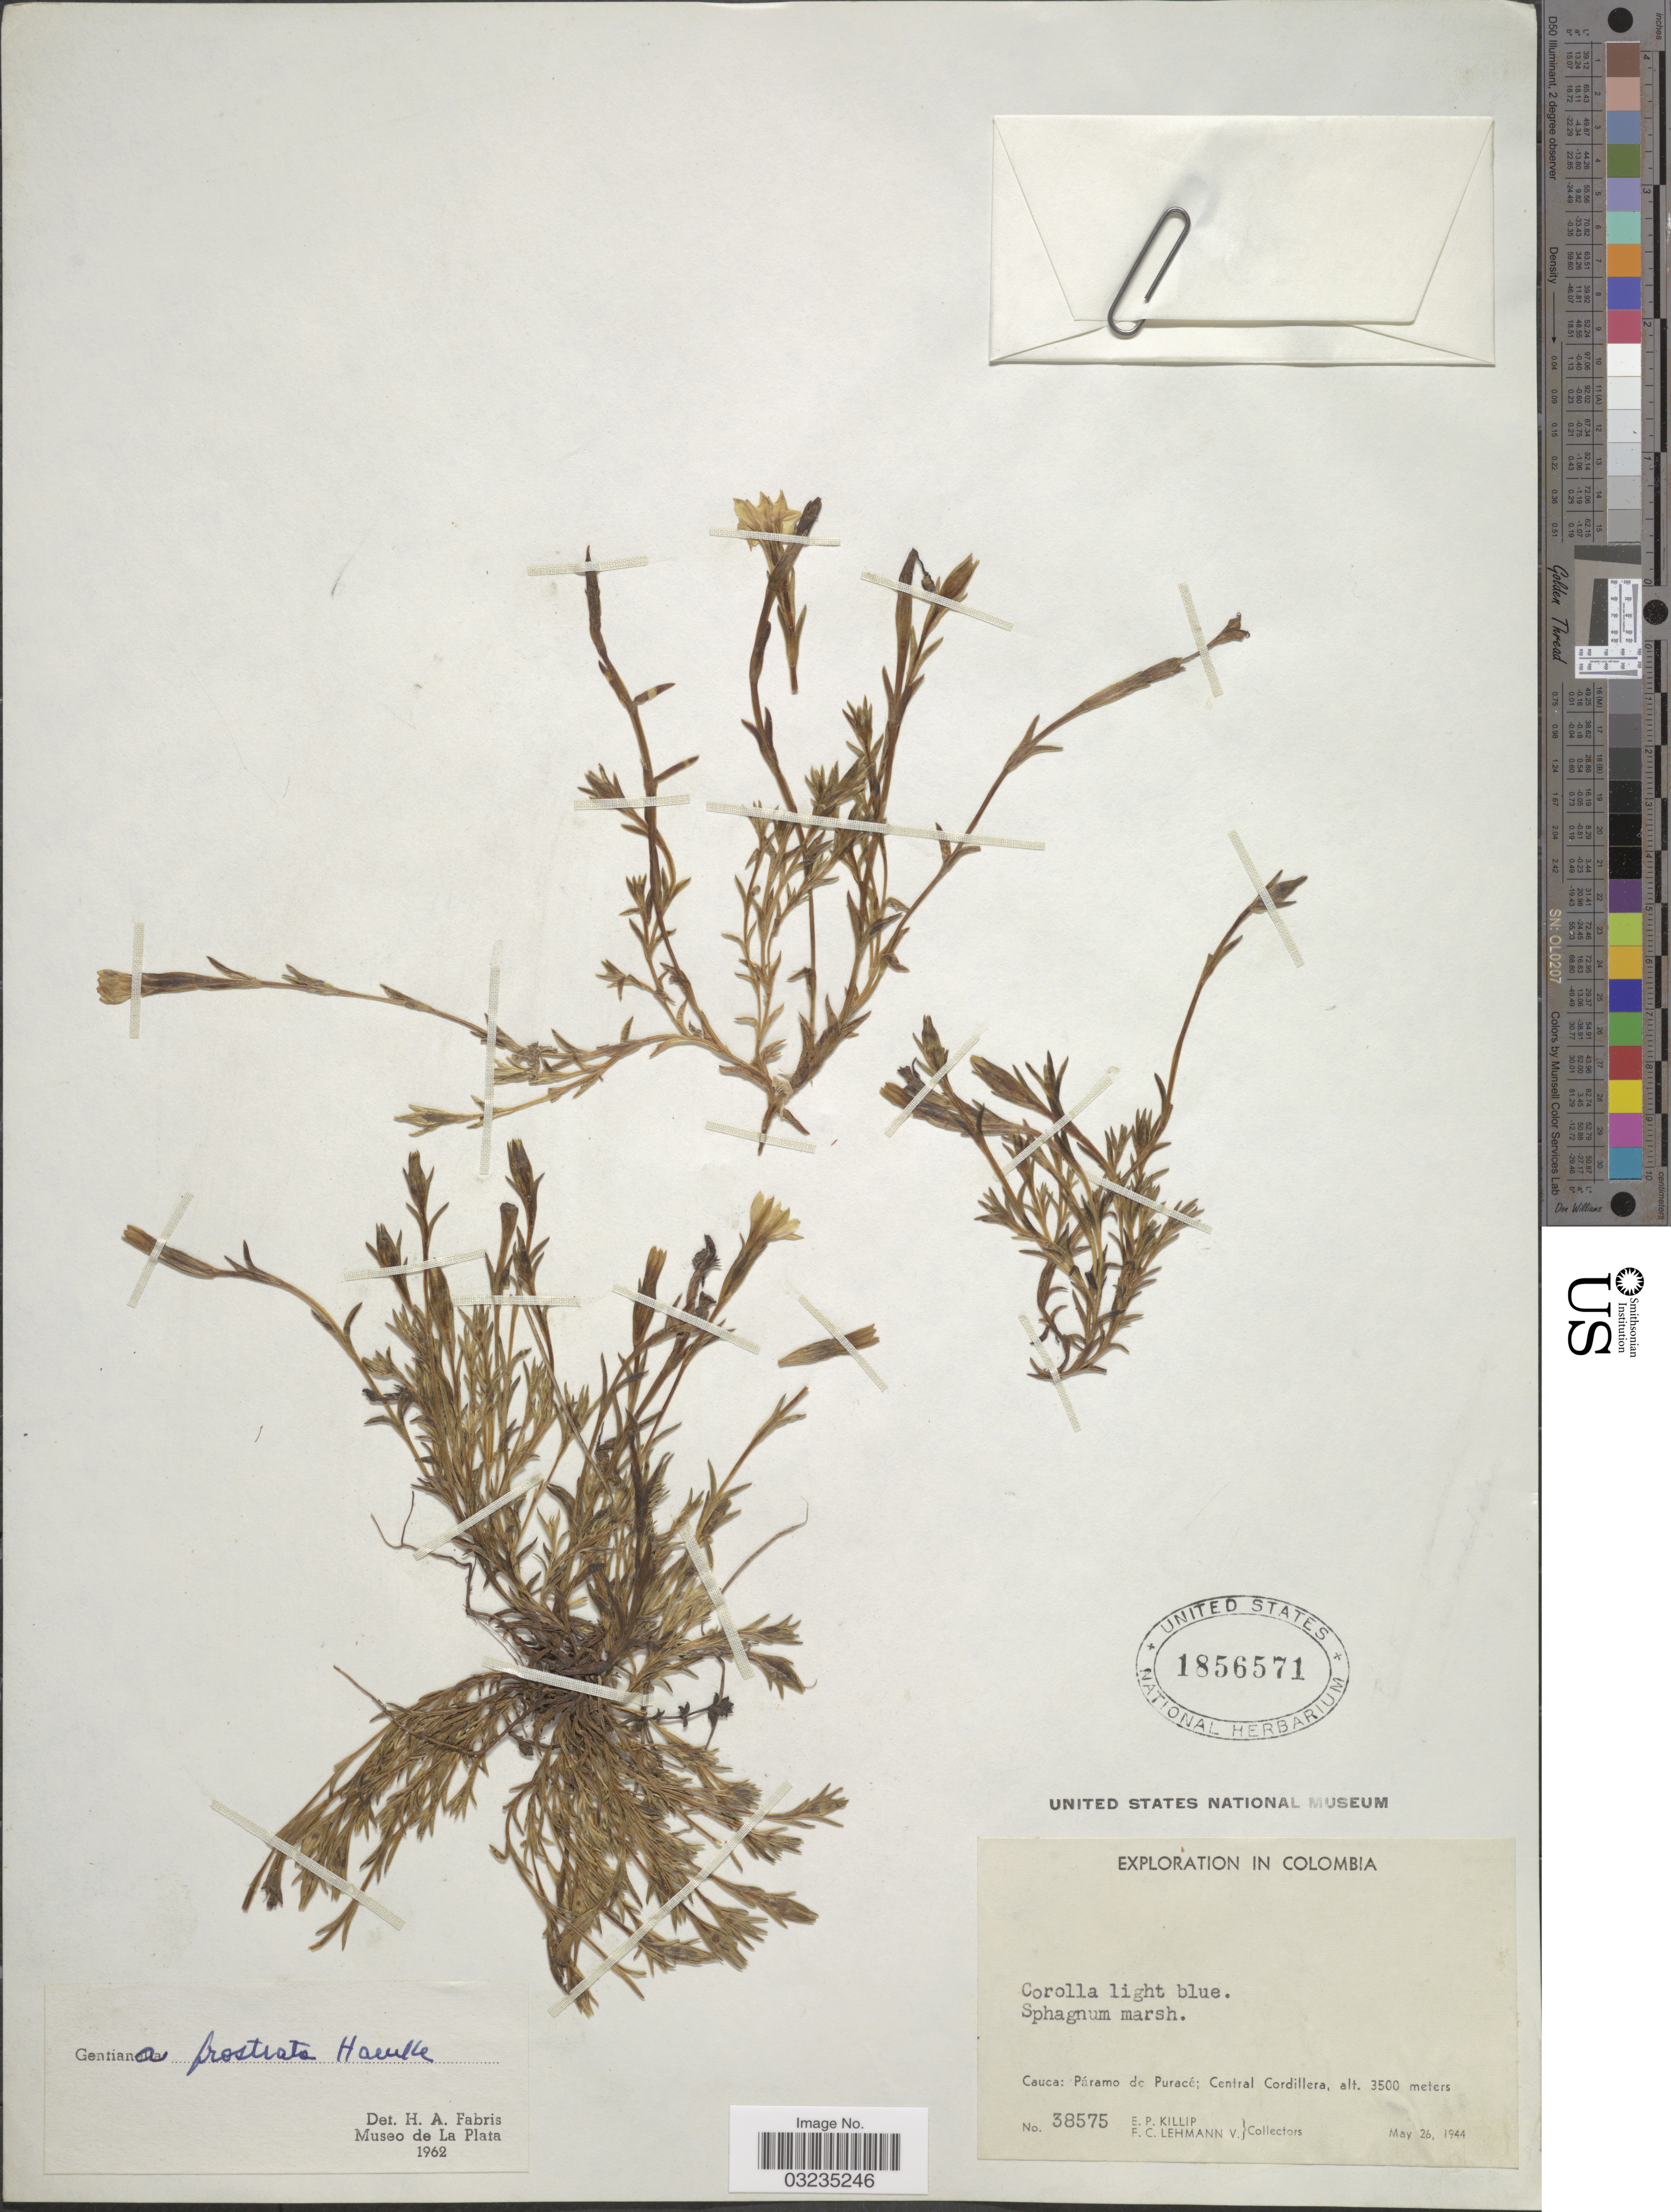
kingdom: Plantae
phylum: Tracheophyta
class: Magnoliopsida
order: Gentianales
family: Gentianaceae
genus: Gentiana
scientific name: Gentiana prostrata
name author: Haenke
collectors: E. P. Killip & F. Lehmann v.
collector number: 38575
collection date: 1944-05-26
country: Colombia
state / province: Cauca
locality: Páramo de Puracé; Central Cordillera.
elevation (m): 3500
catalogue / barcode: US 1856571